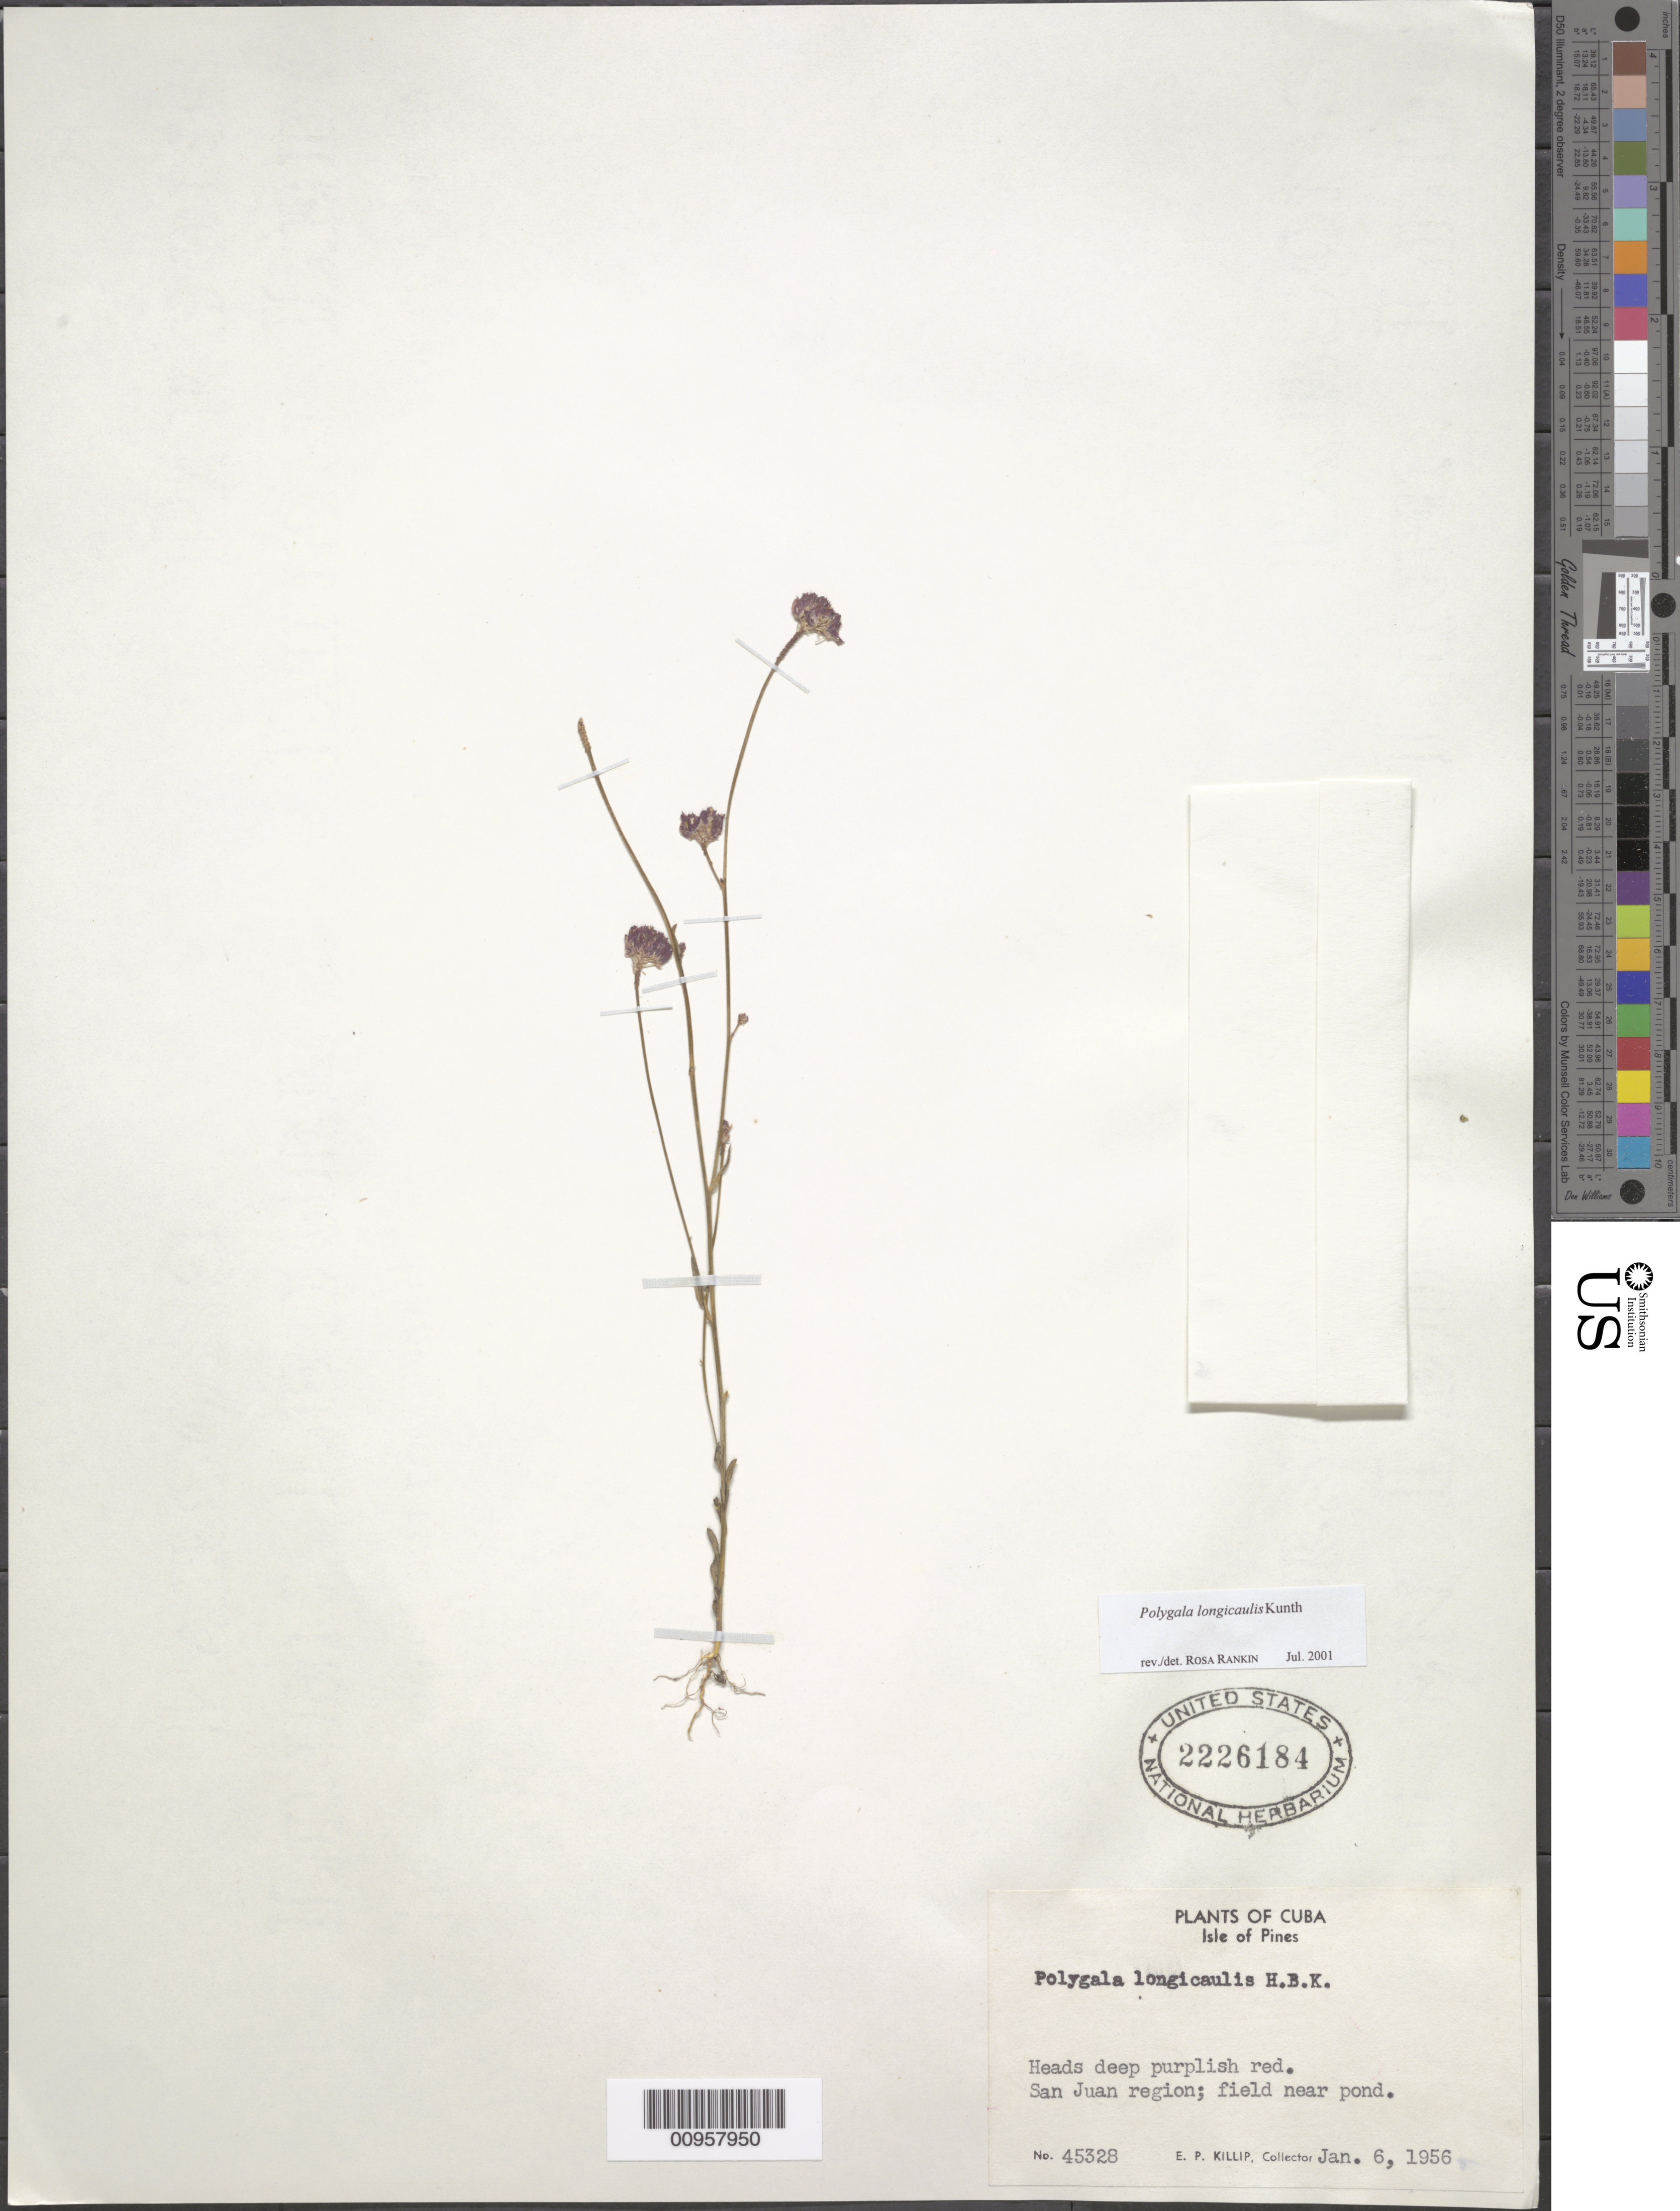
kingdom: Plantae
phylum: Tracheophyta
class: Magnoliopsida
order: Fabales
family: Polygalaceae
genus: Polygala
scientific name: Polygala longicaulis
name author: Kunth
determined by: Rankin Rodriguez, Rosa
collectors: E. P. Killip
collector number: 45328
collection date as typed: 06 Jan 1956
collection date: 1956-01-06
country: Cuba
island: Isla de la Juventud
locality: San Juan Region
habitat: Field near pond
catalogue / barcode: US 2226184